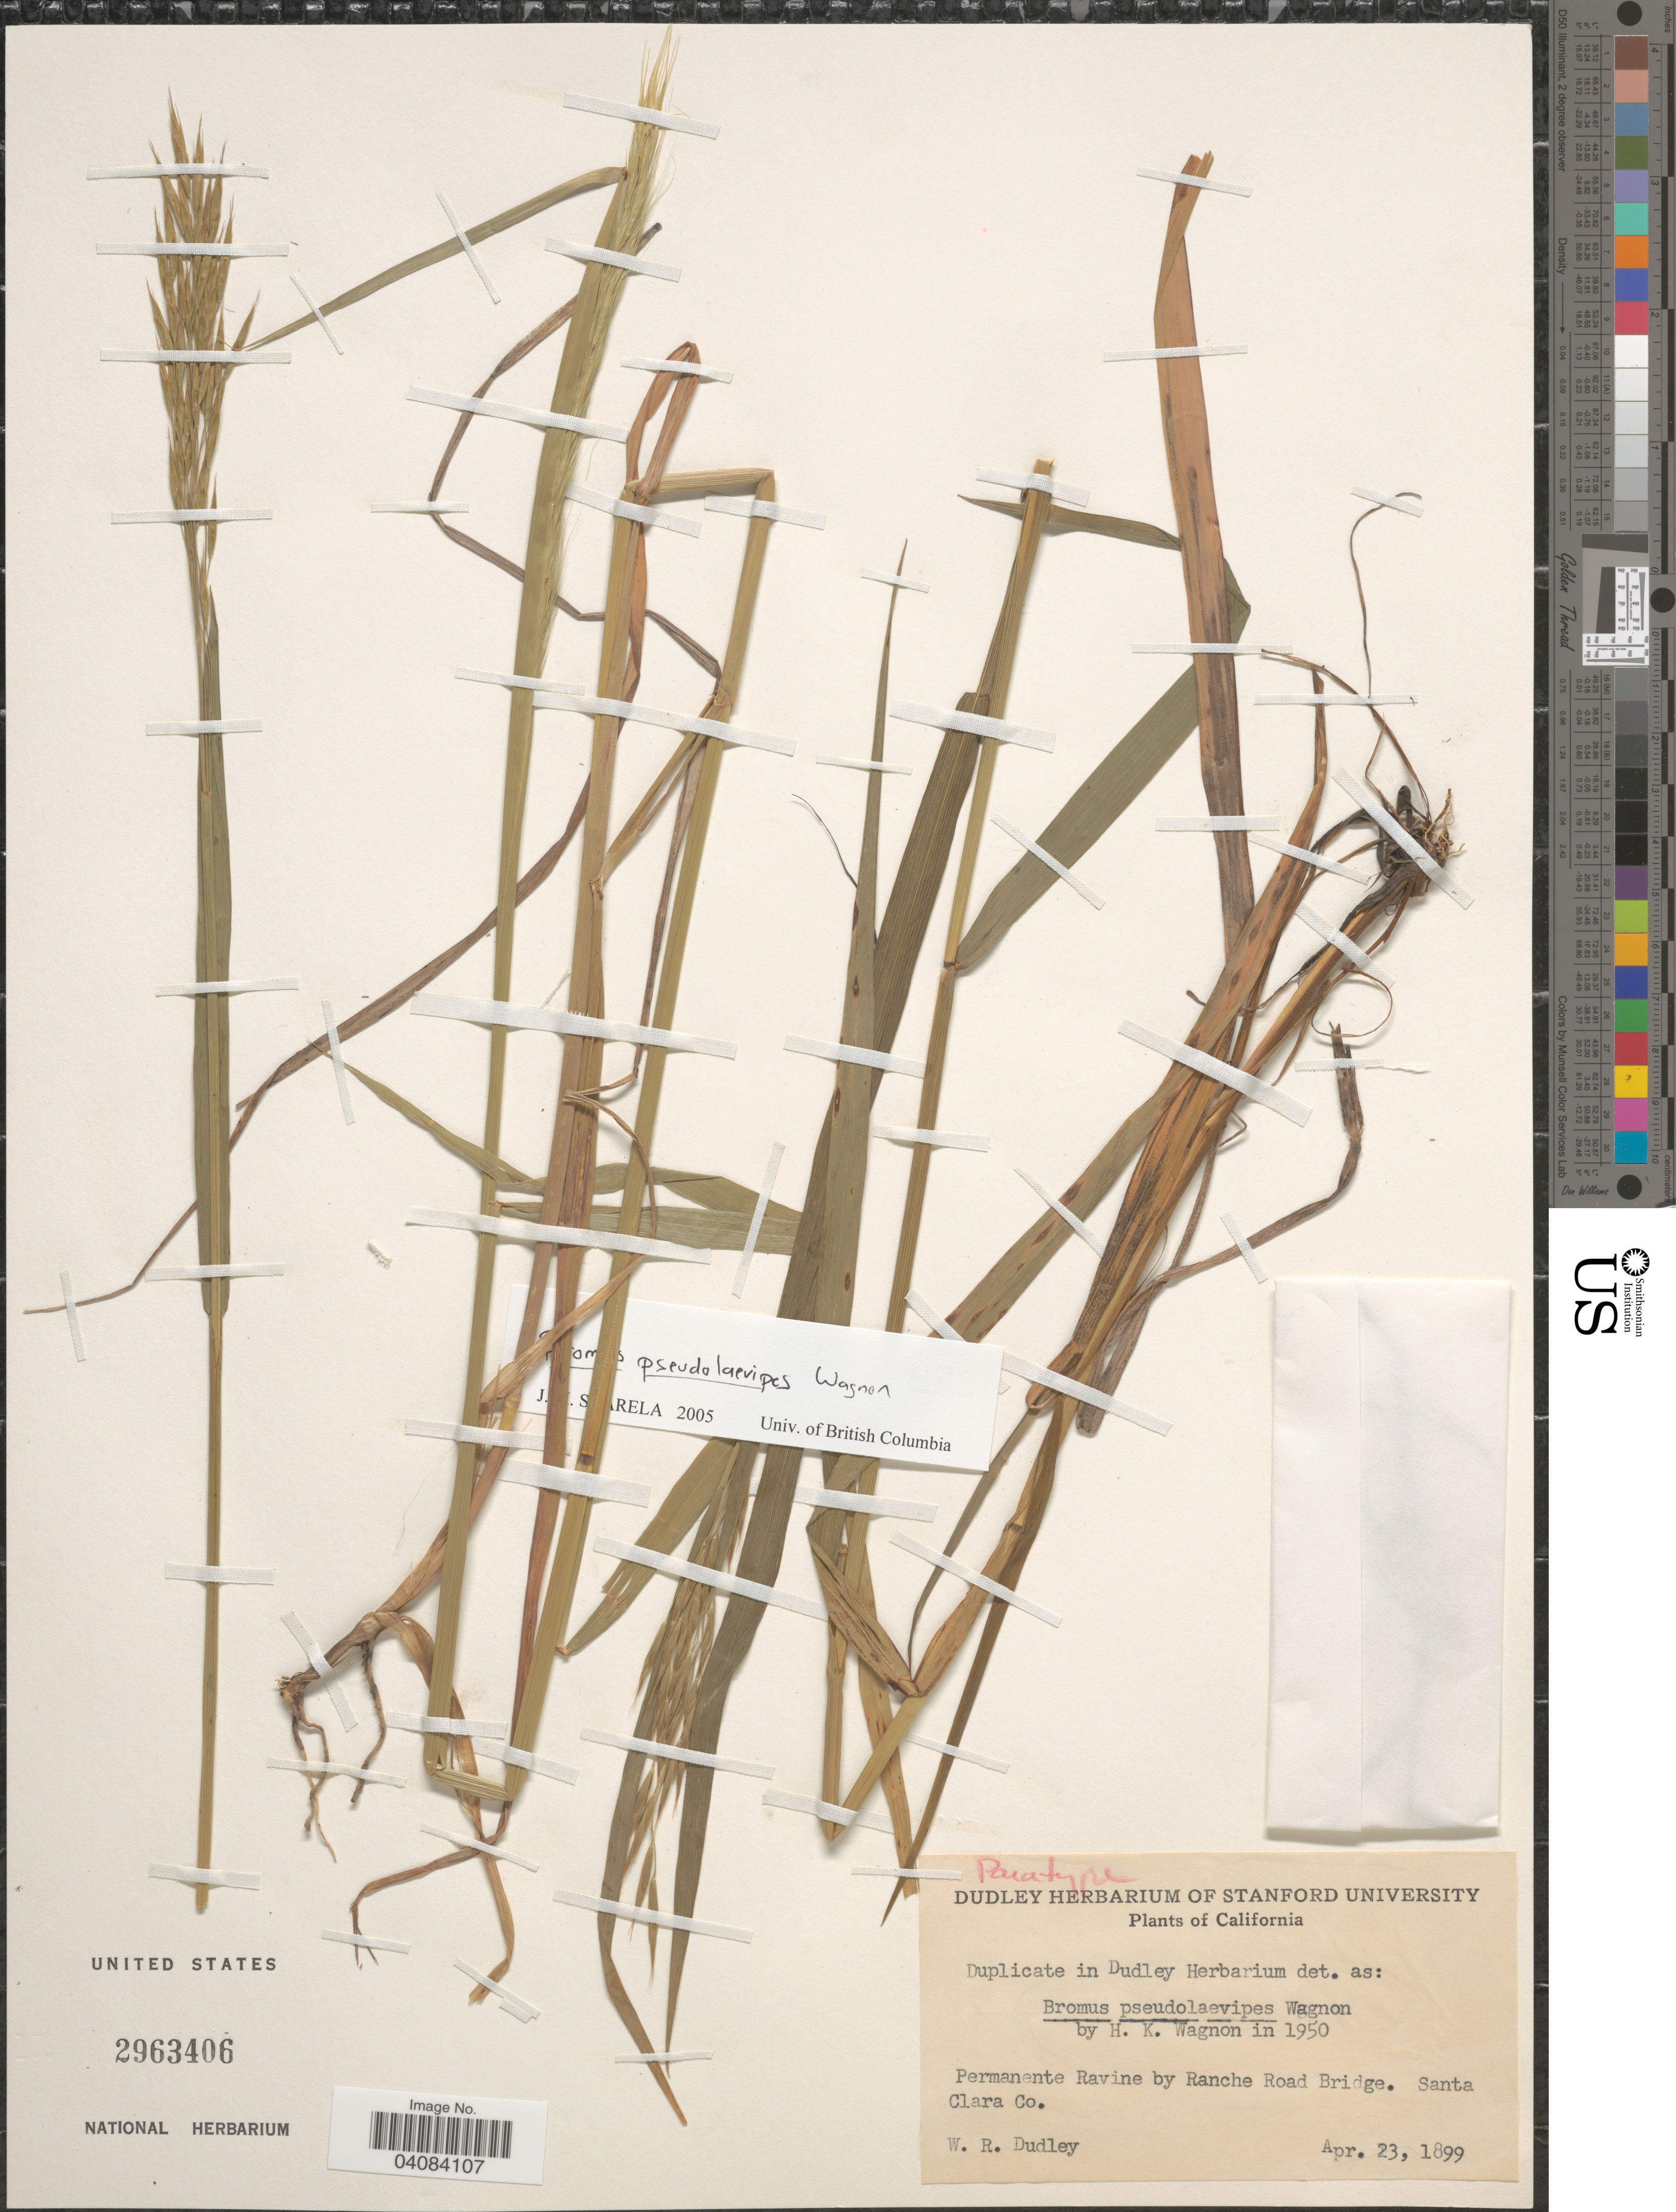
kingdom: Plantae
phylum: Tracheophyta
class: Liliopsida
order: Poales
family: Poaceae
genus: Bromus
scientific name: Bromus pseudolaevipes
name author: Wagnon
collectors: W. Dudley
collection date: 1899-04-23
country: United States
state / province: California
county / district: Santa Clara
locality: Permanente Ravine by Ranche Road Bridge. Santa Clara Co.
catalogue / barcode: US 2963406